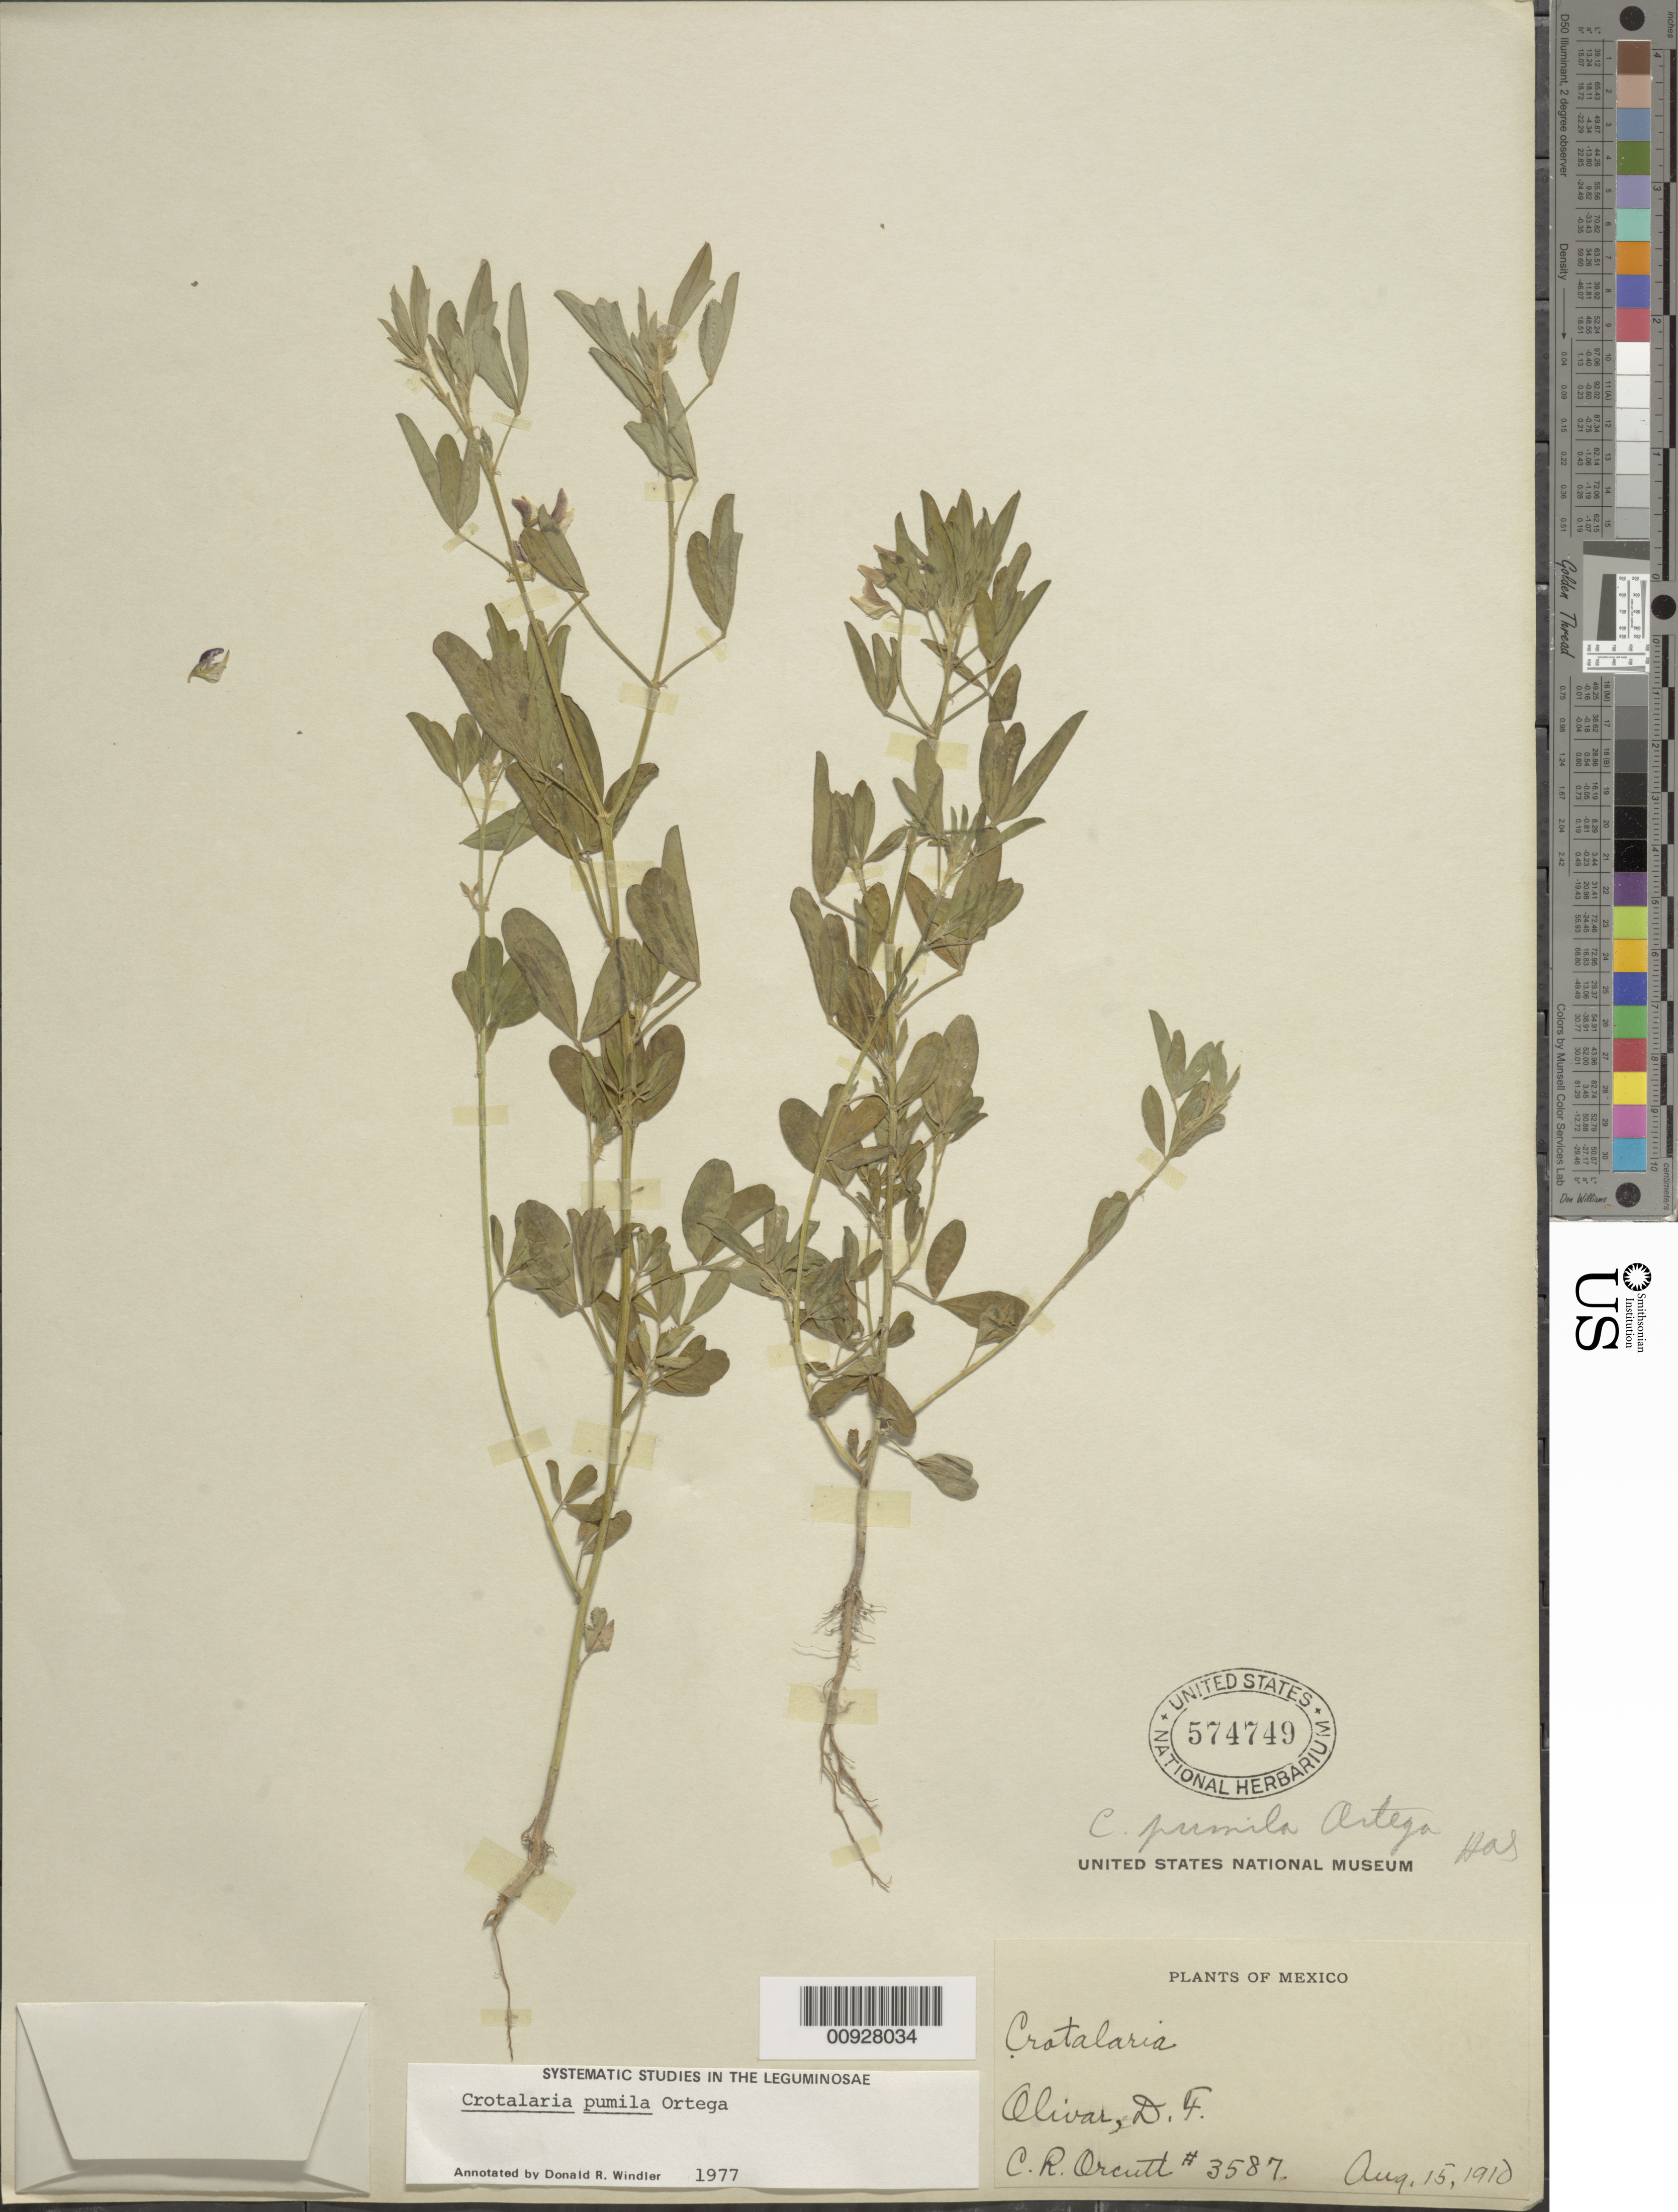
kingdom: Plantae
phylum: Tracheophyta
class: Magnoliopsida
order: Fabales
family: Fabaceae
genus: Crotalaria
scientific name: Crotalaria pumila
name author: Ortega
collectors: C. R. Orcutt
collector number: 3587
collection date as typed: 15 Aug 1910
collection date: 1910-08-15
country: Mexico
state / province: Distrito Federal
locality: Olivar, D.F.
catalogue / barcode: US 574749